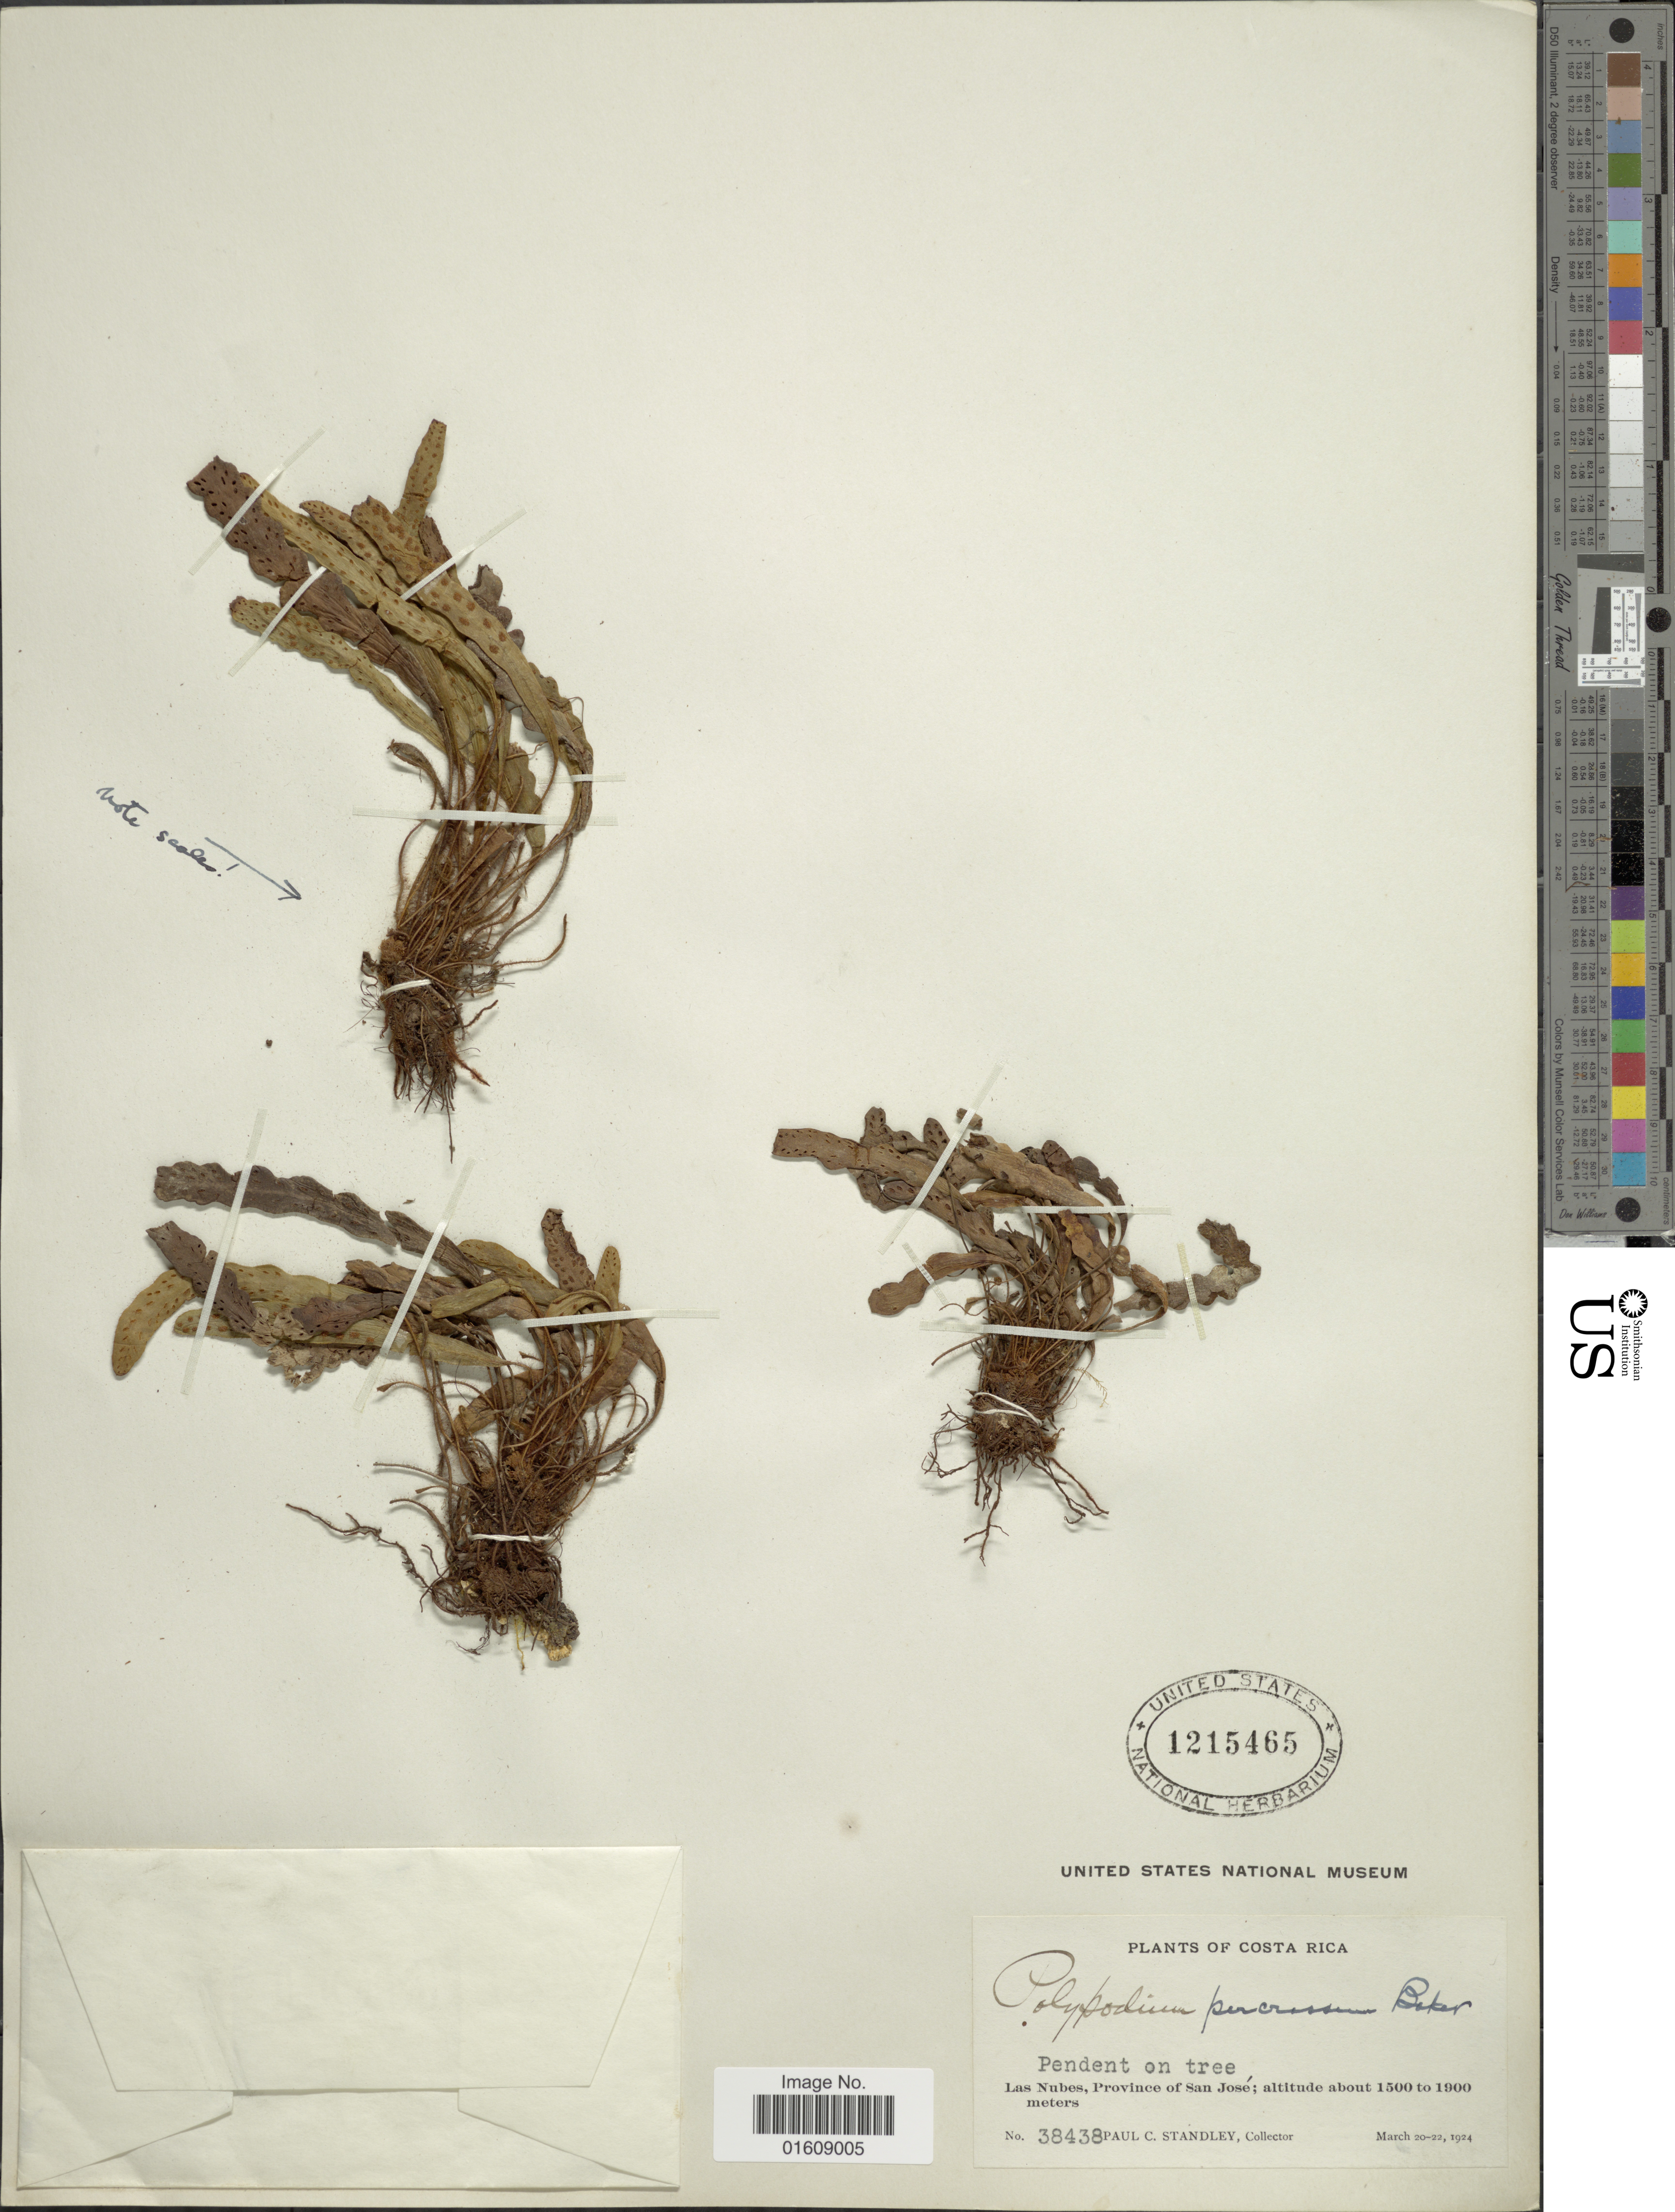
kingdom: Plantae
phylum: Tracheophyta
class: Polypodiopsida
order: Polypodiales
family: Polypodiaceae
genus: Enterosora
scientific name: Enterosora percrassa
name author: (Baker) L.E. Bishop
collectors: P. C. Standley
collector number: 38438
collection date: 1924-03-20/1924-03-22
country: Costa Rica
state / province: San José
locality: Costa Rica, Las Nubes, Province of San José.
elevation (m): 1500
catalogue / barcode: US 1215465